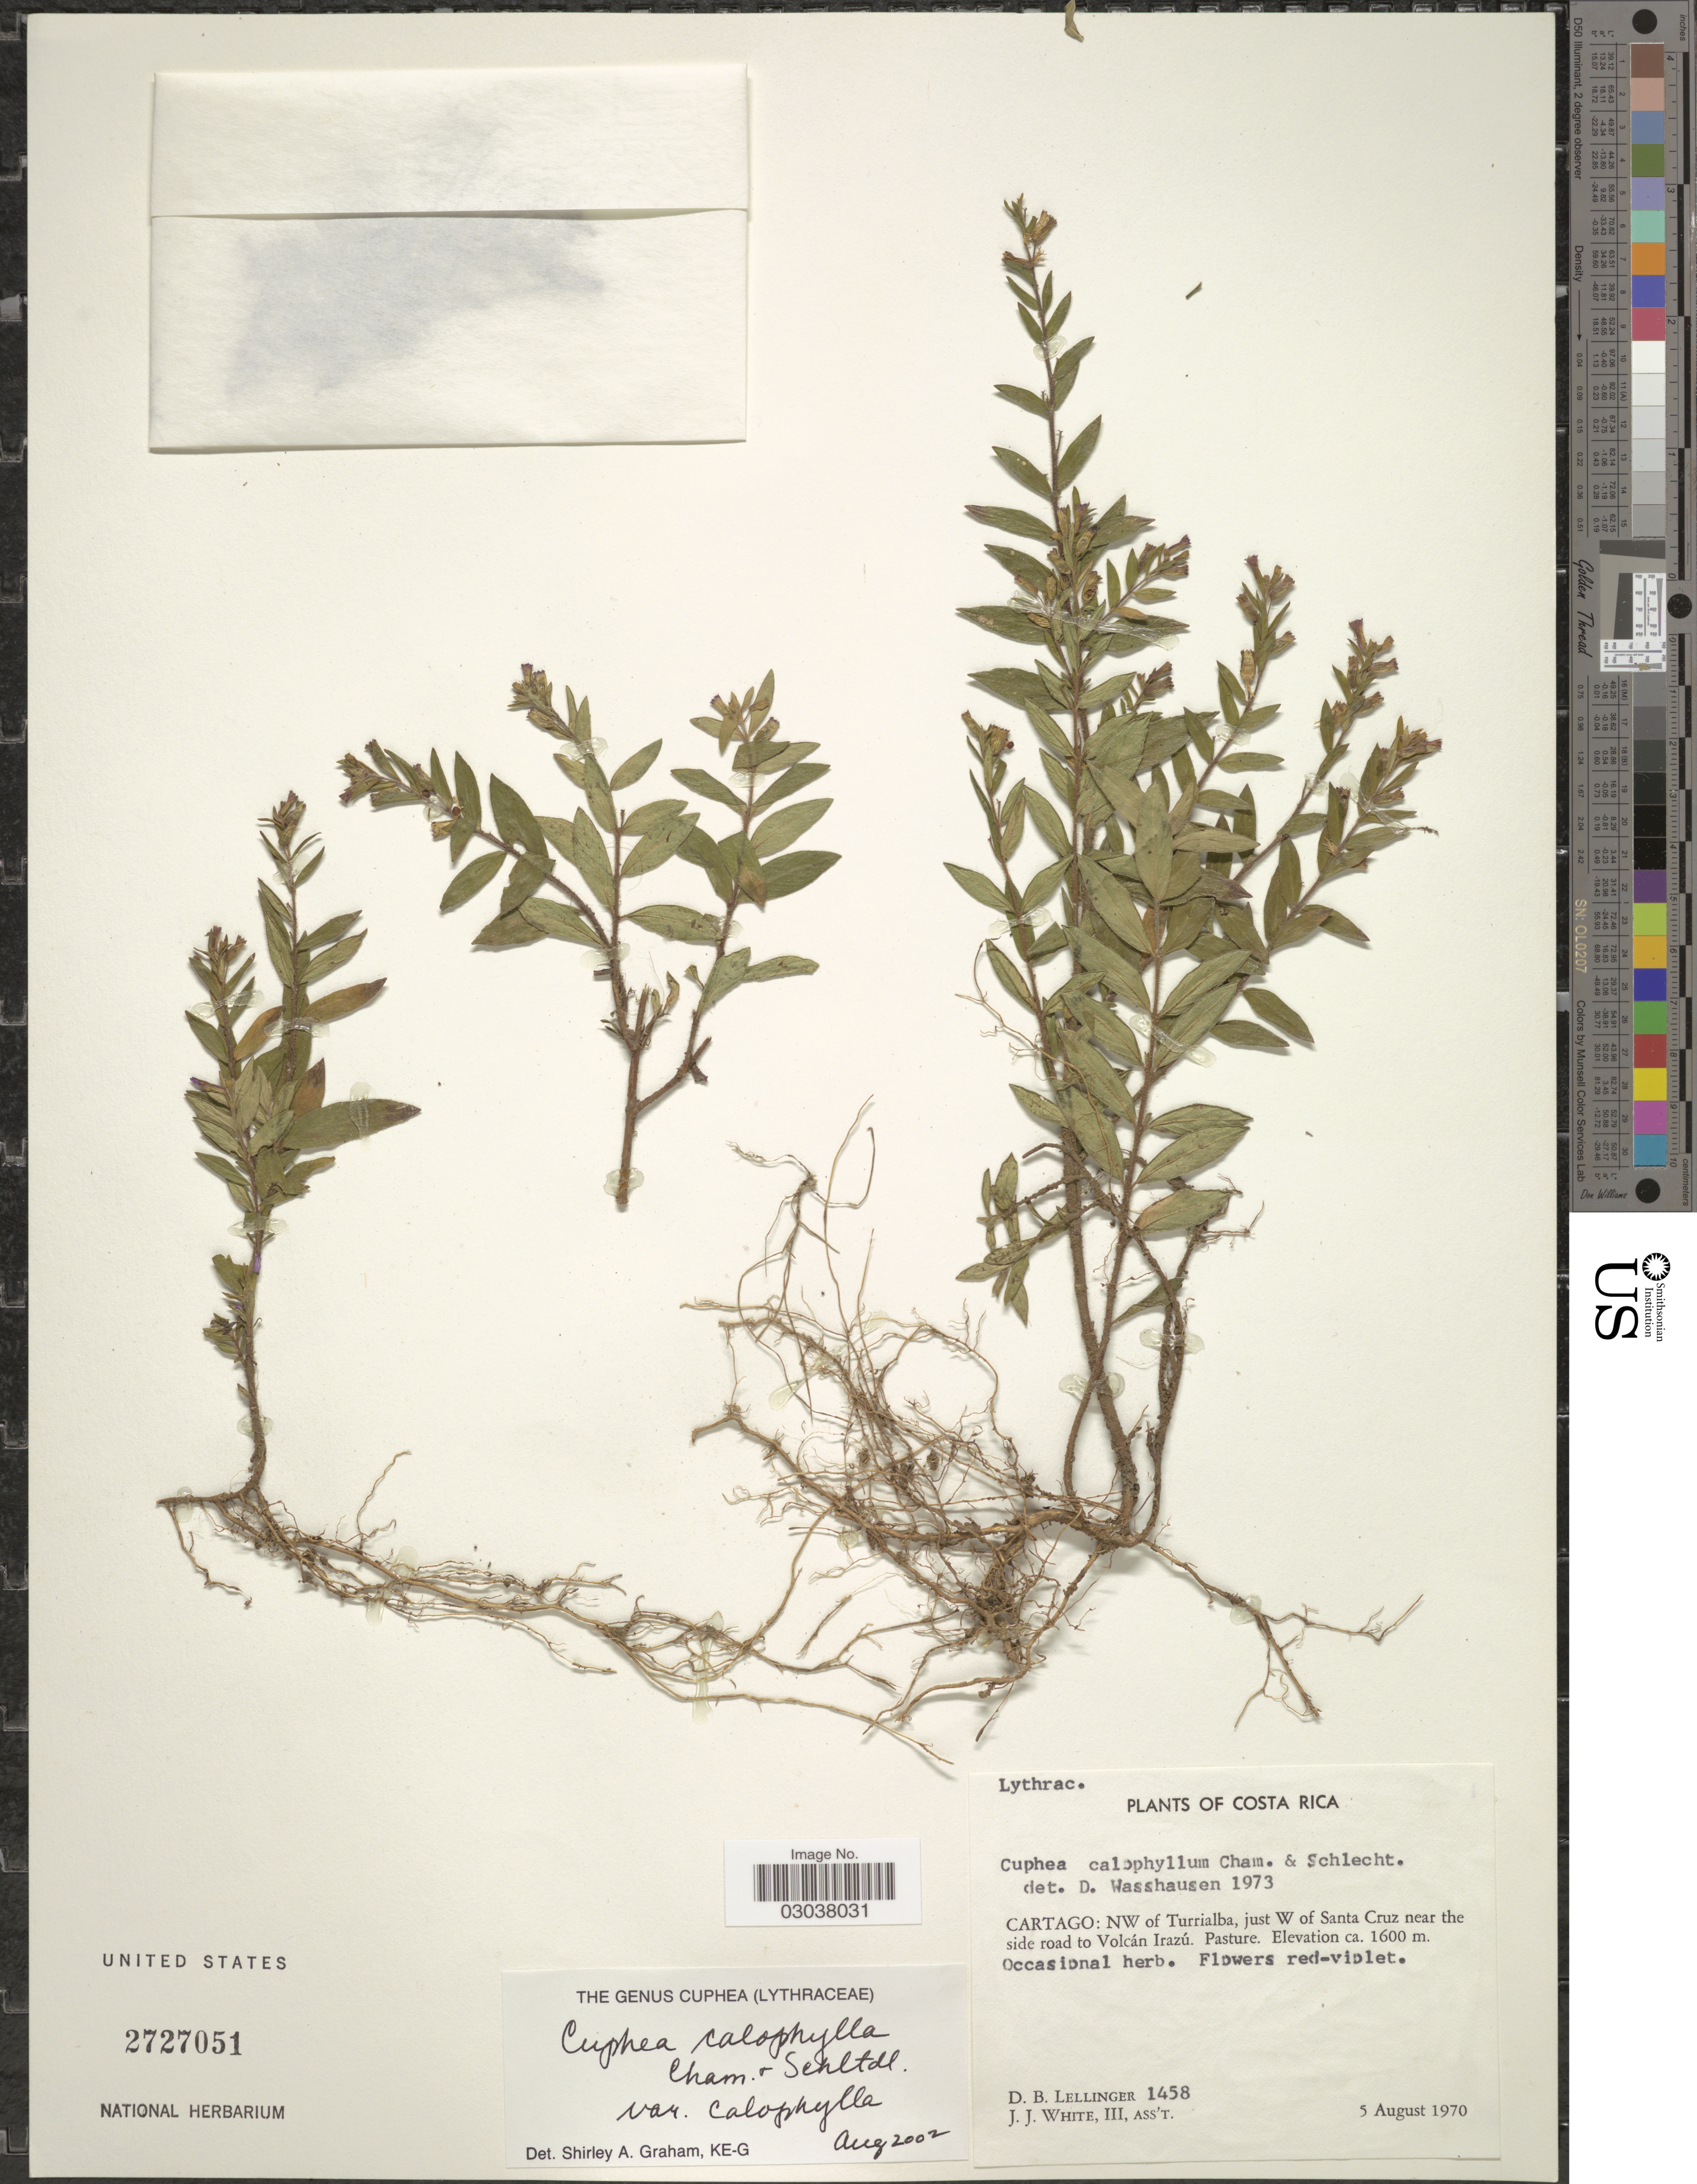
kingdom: Plantae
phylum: Tracheophyta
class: Magnoliopsida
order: Myrtales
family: Lythraceae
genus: Cuphea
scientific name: Cuphea calophylla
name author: Cham. & Schltdl.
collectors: D. B. Lellinger & J. J. White III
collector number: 1458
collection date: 1970-08-05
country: Costa Rica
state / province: Cartago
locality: NW of Turrialba, just W of Santa Cruz near the side road to Volcán Irazú.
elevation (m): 1600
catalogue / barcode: US 2727051